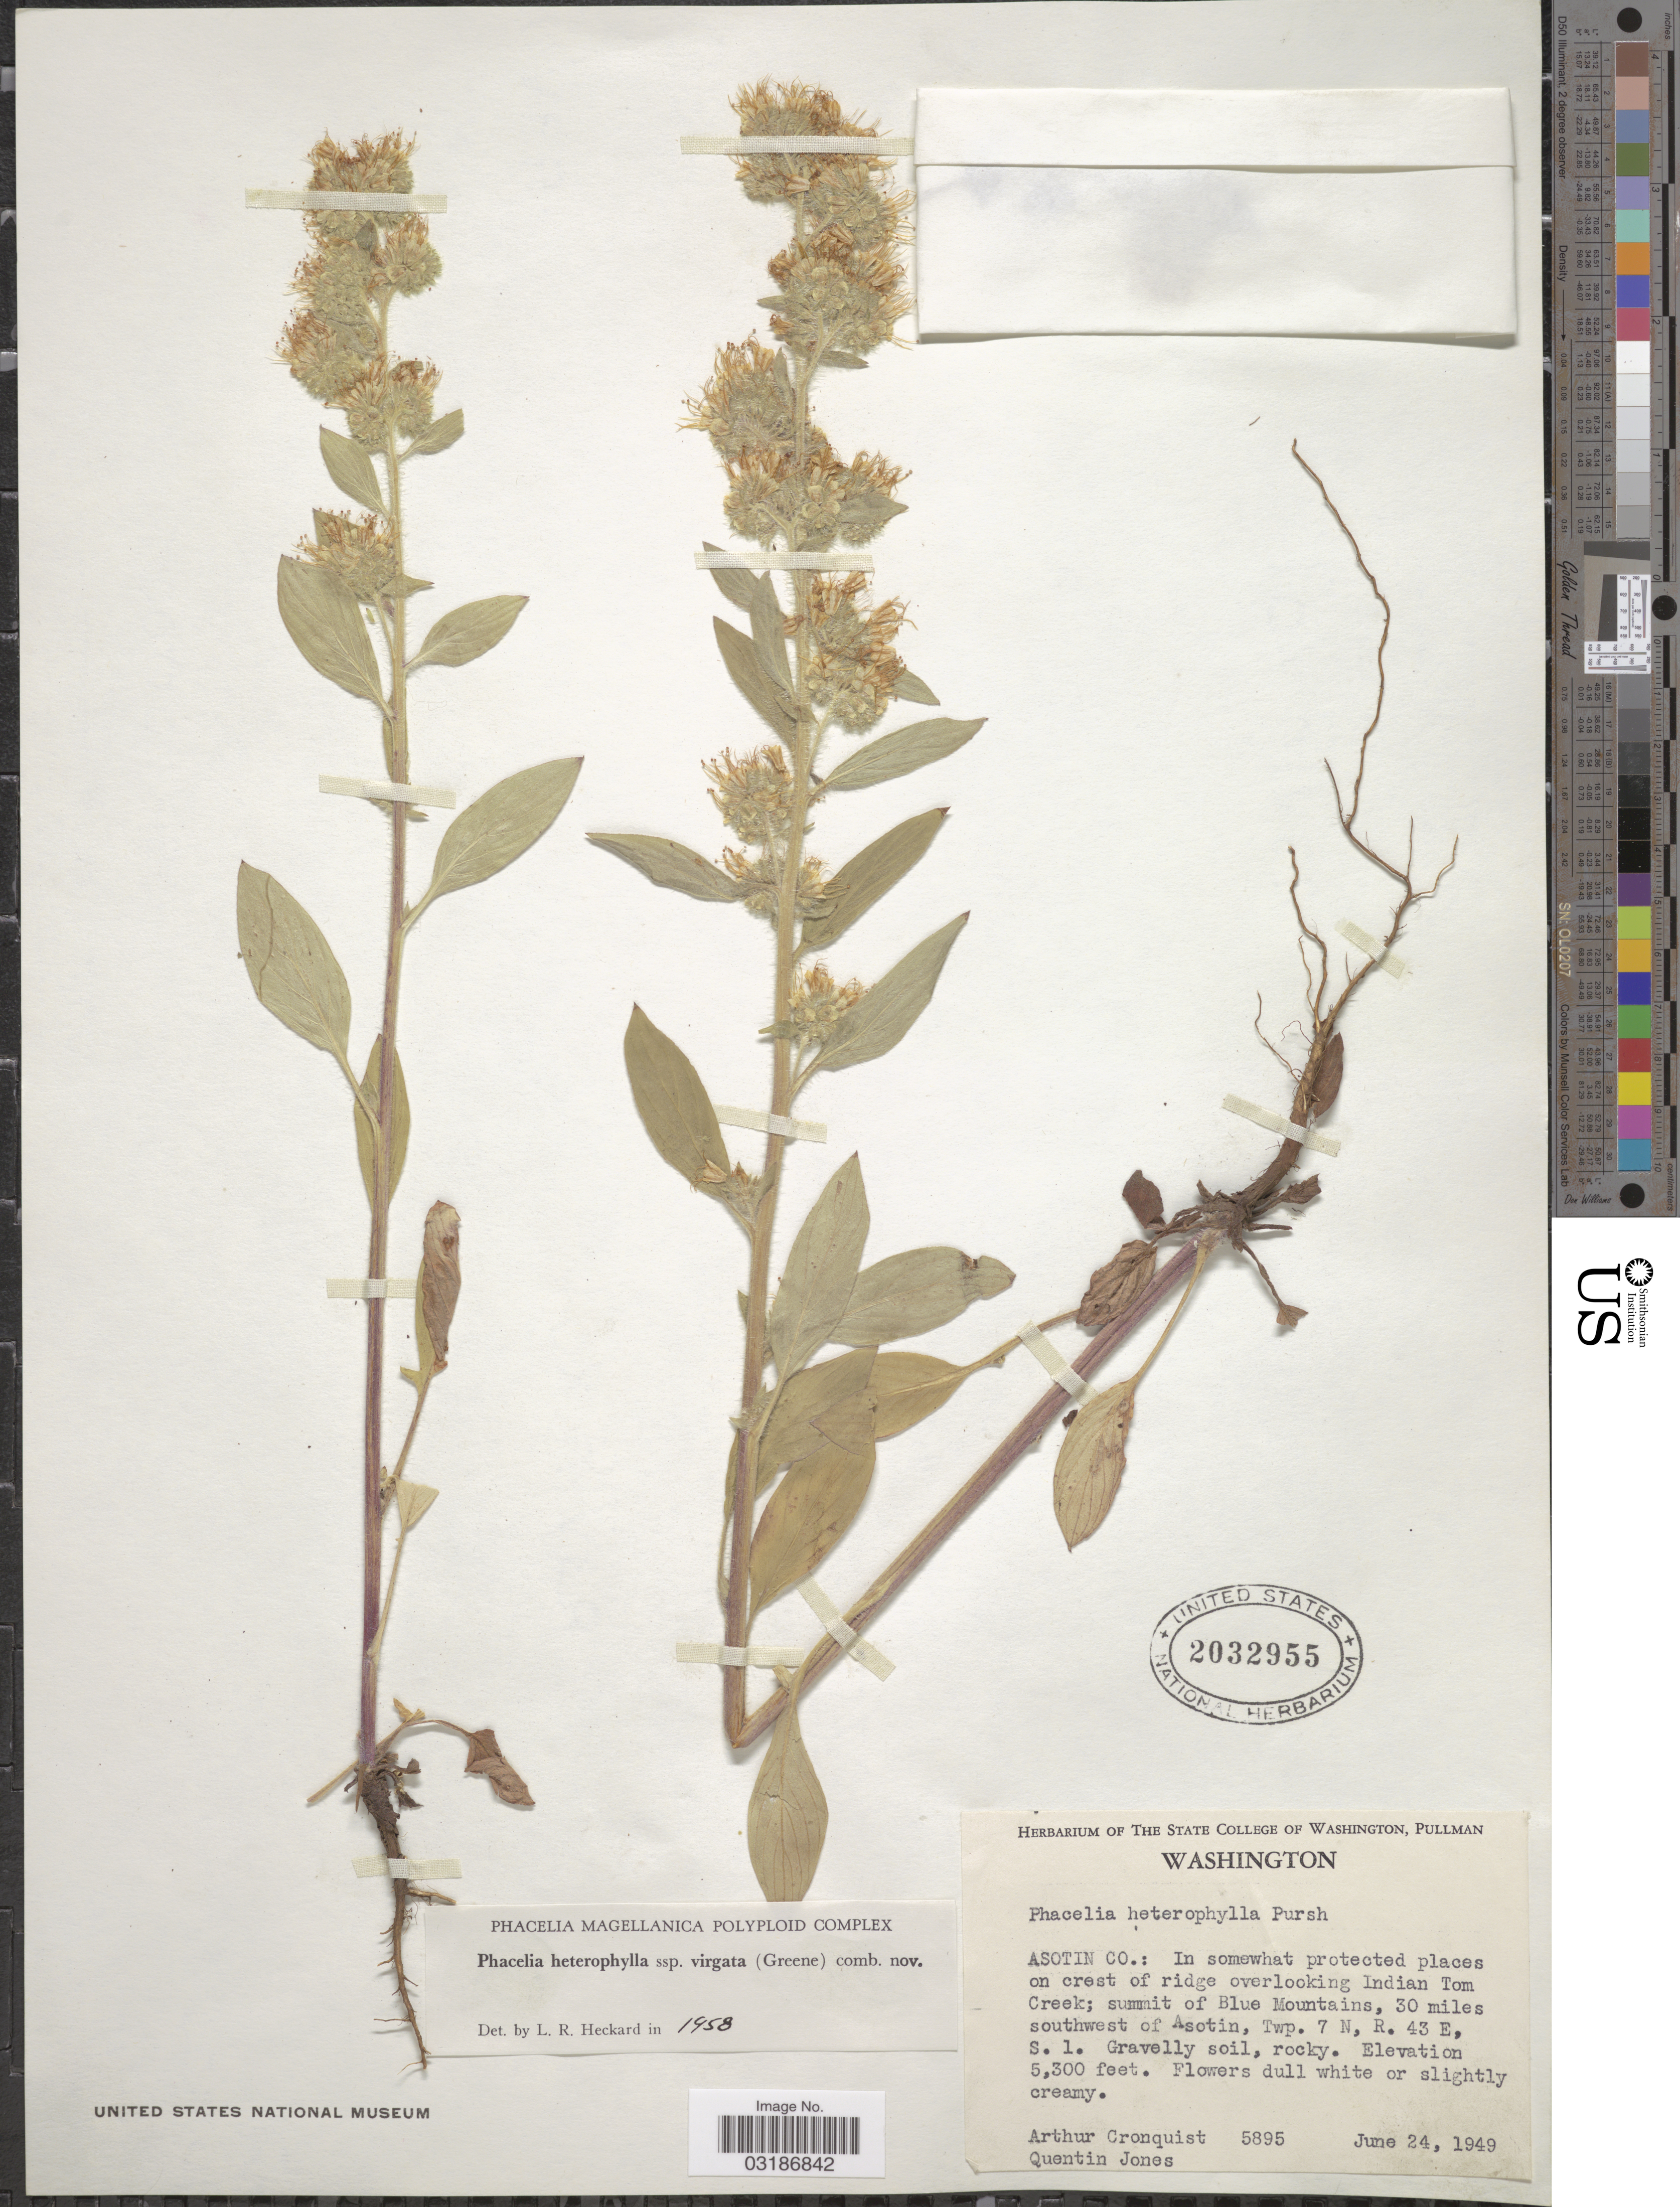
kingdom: Plantae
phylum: Tracheophyta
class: Magnoliopsida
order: Boraginales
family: Hydrophyllaceae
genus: Phacelia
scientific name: Phacelia heterophylla subsp. virgata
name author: (Greene) Heckard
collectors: A. J. Cronquist & Q. Jones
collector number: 5895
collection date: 1949-06-24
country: United States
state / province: Washington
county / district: Asotin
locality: Asotin Co.: In somewhat protected places on crest of ridge overlooking Indian Tom Creek; summit of Blue Mountains, 30 miles southwest of Asotin, Twp. 7 N, R. 43 E, S. 1.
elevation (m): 1615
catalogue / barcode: US 2032955